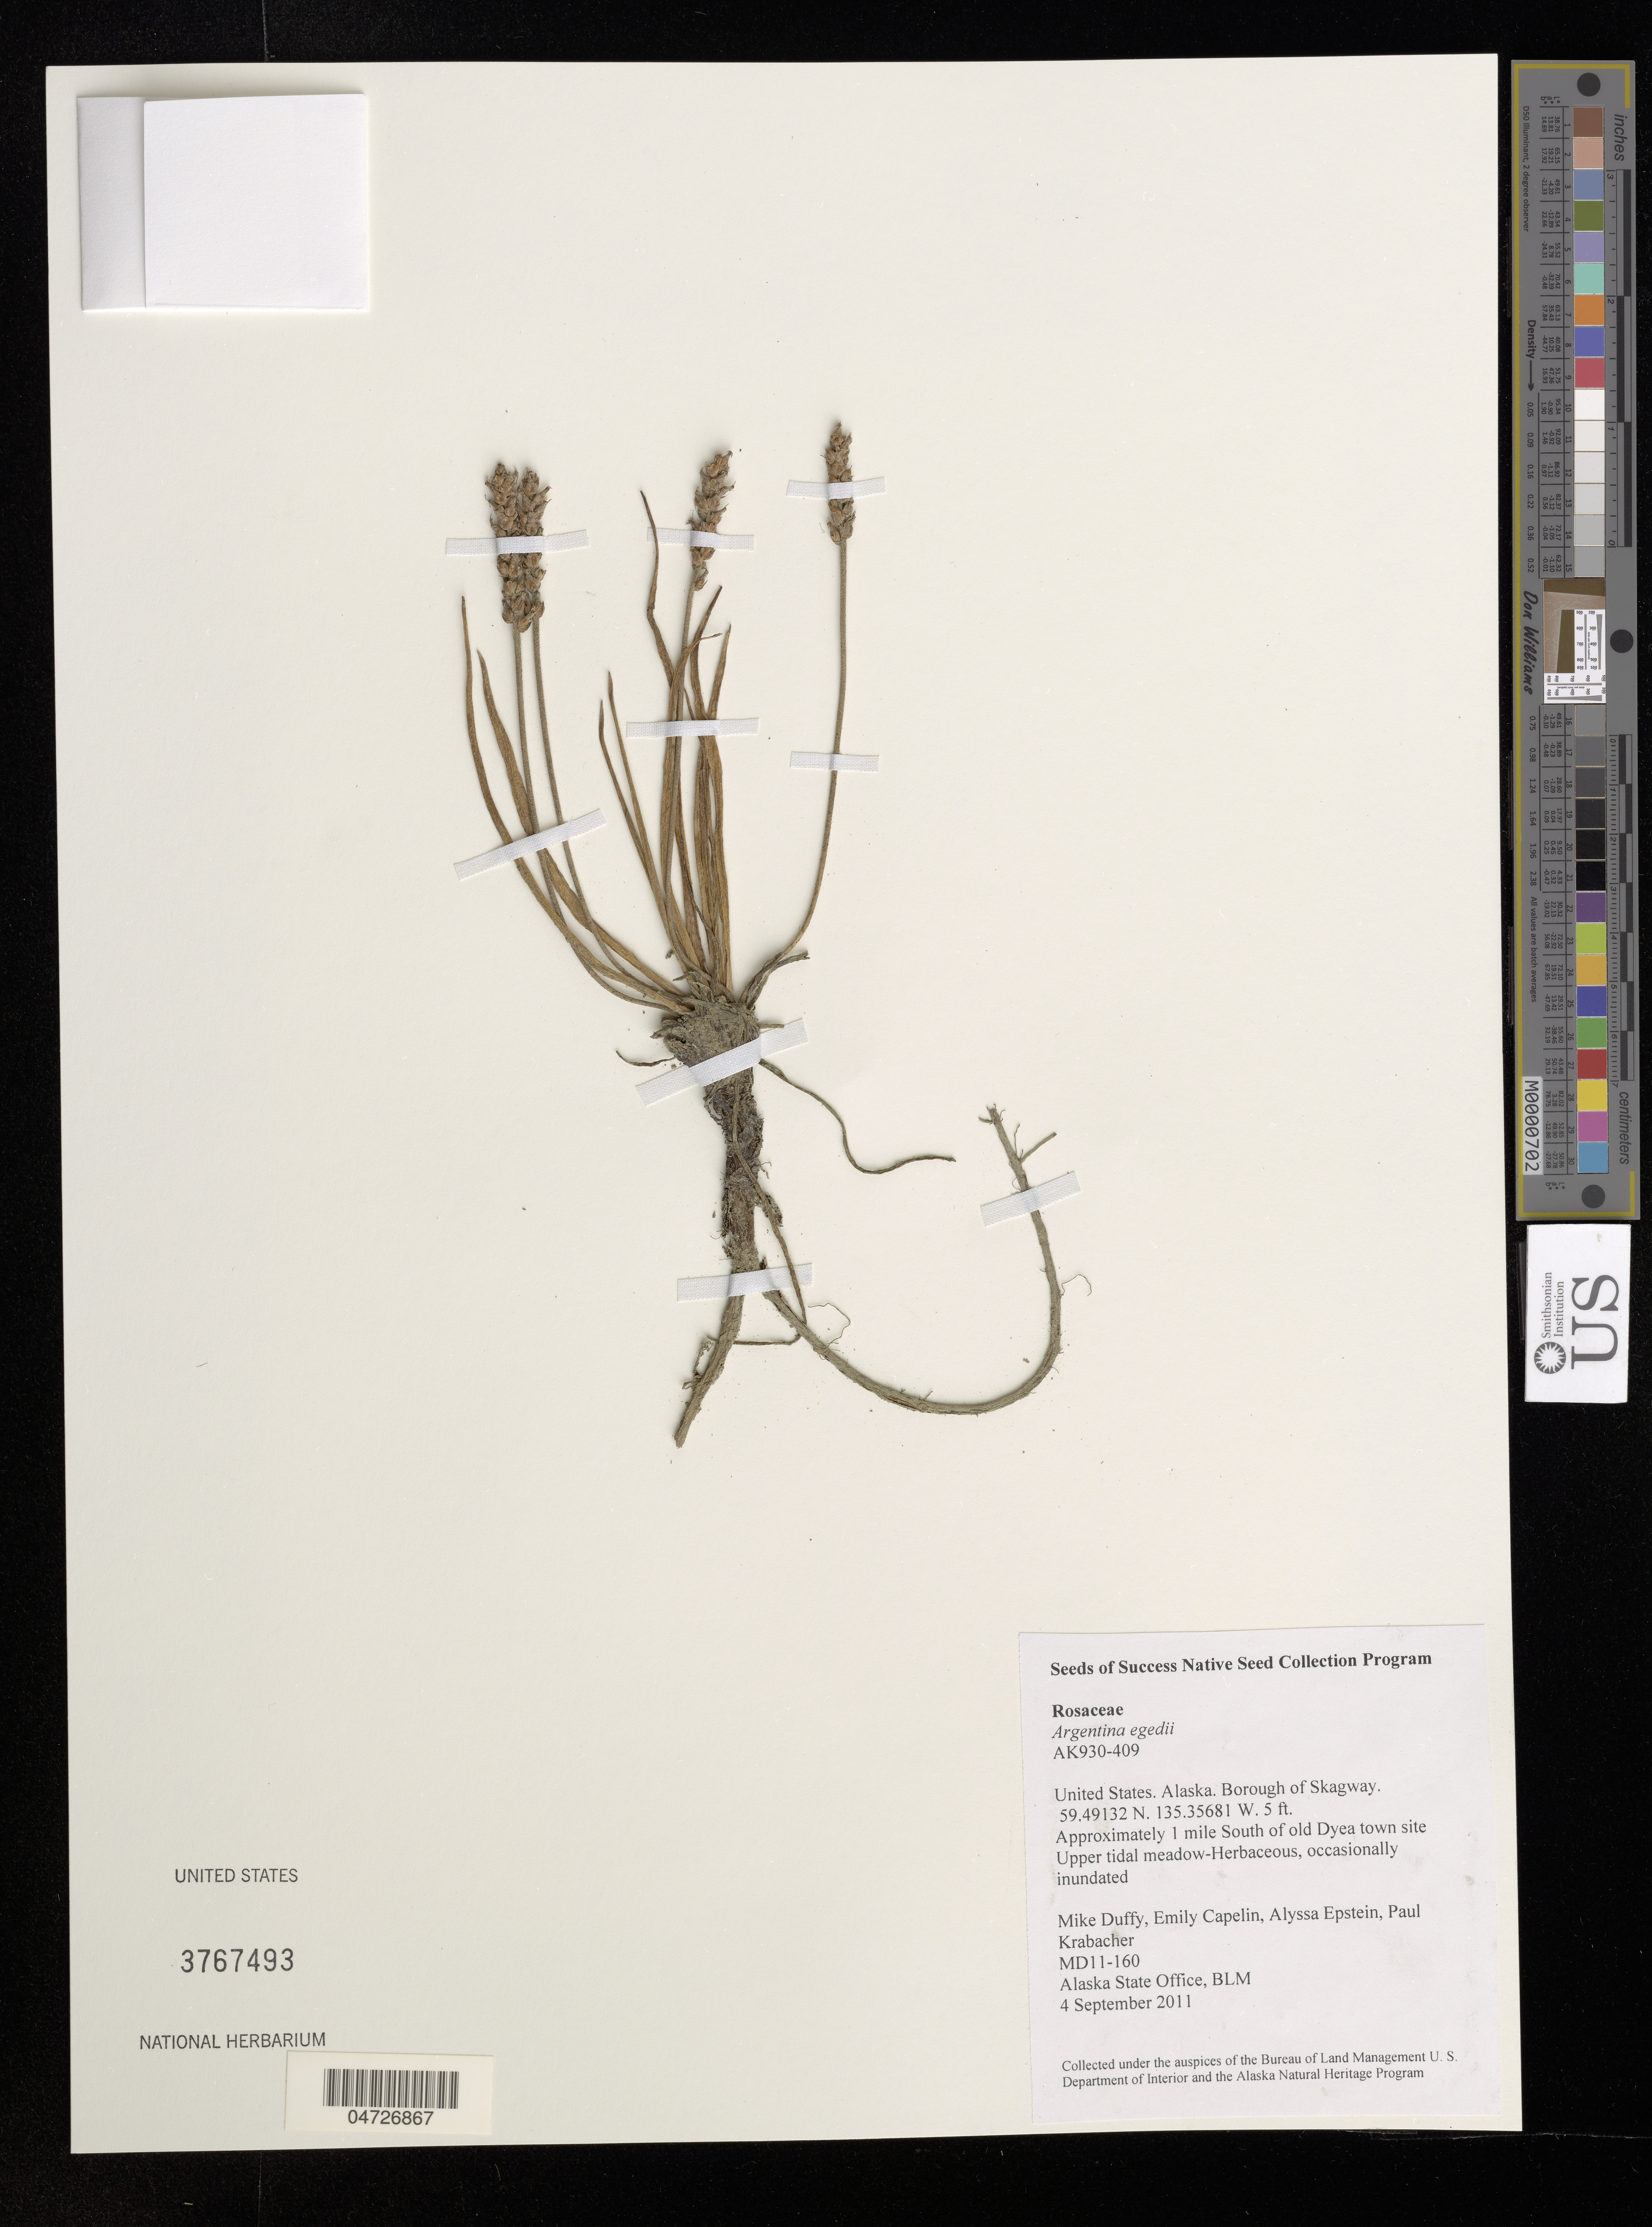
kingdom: Plantae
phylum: Tracheophyta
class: Magnoliopsida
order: Rosales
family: Rosaceae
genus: Argentina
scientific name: Argentina egedii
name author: (Wormsk. ex Oeder) Rydb.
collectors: M. Duffy, E. Capelin, A. Epstein & P. Krabacher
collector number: MD11-160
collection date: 2011-09-04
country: United States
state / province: Alaska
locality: Borough of Skagway. Approximately 1 mile South of old Dyea town site.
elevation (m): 2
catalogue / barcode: US 3767493